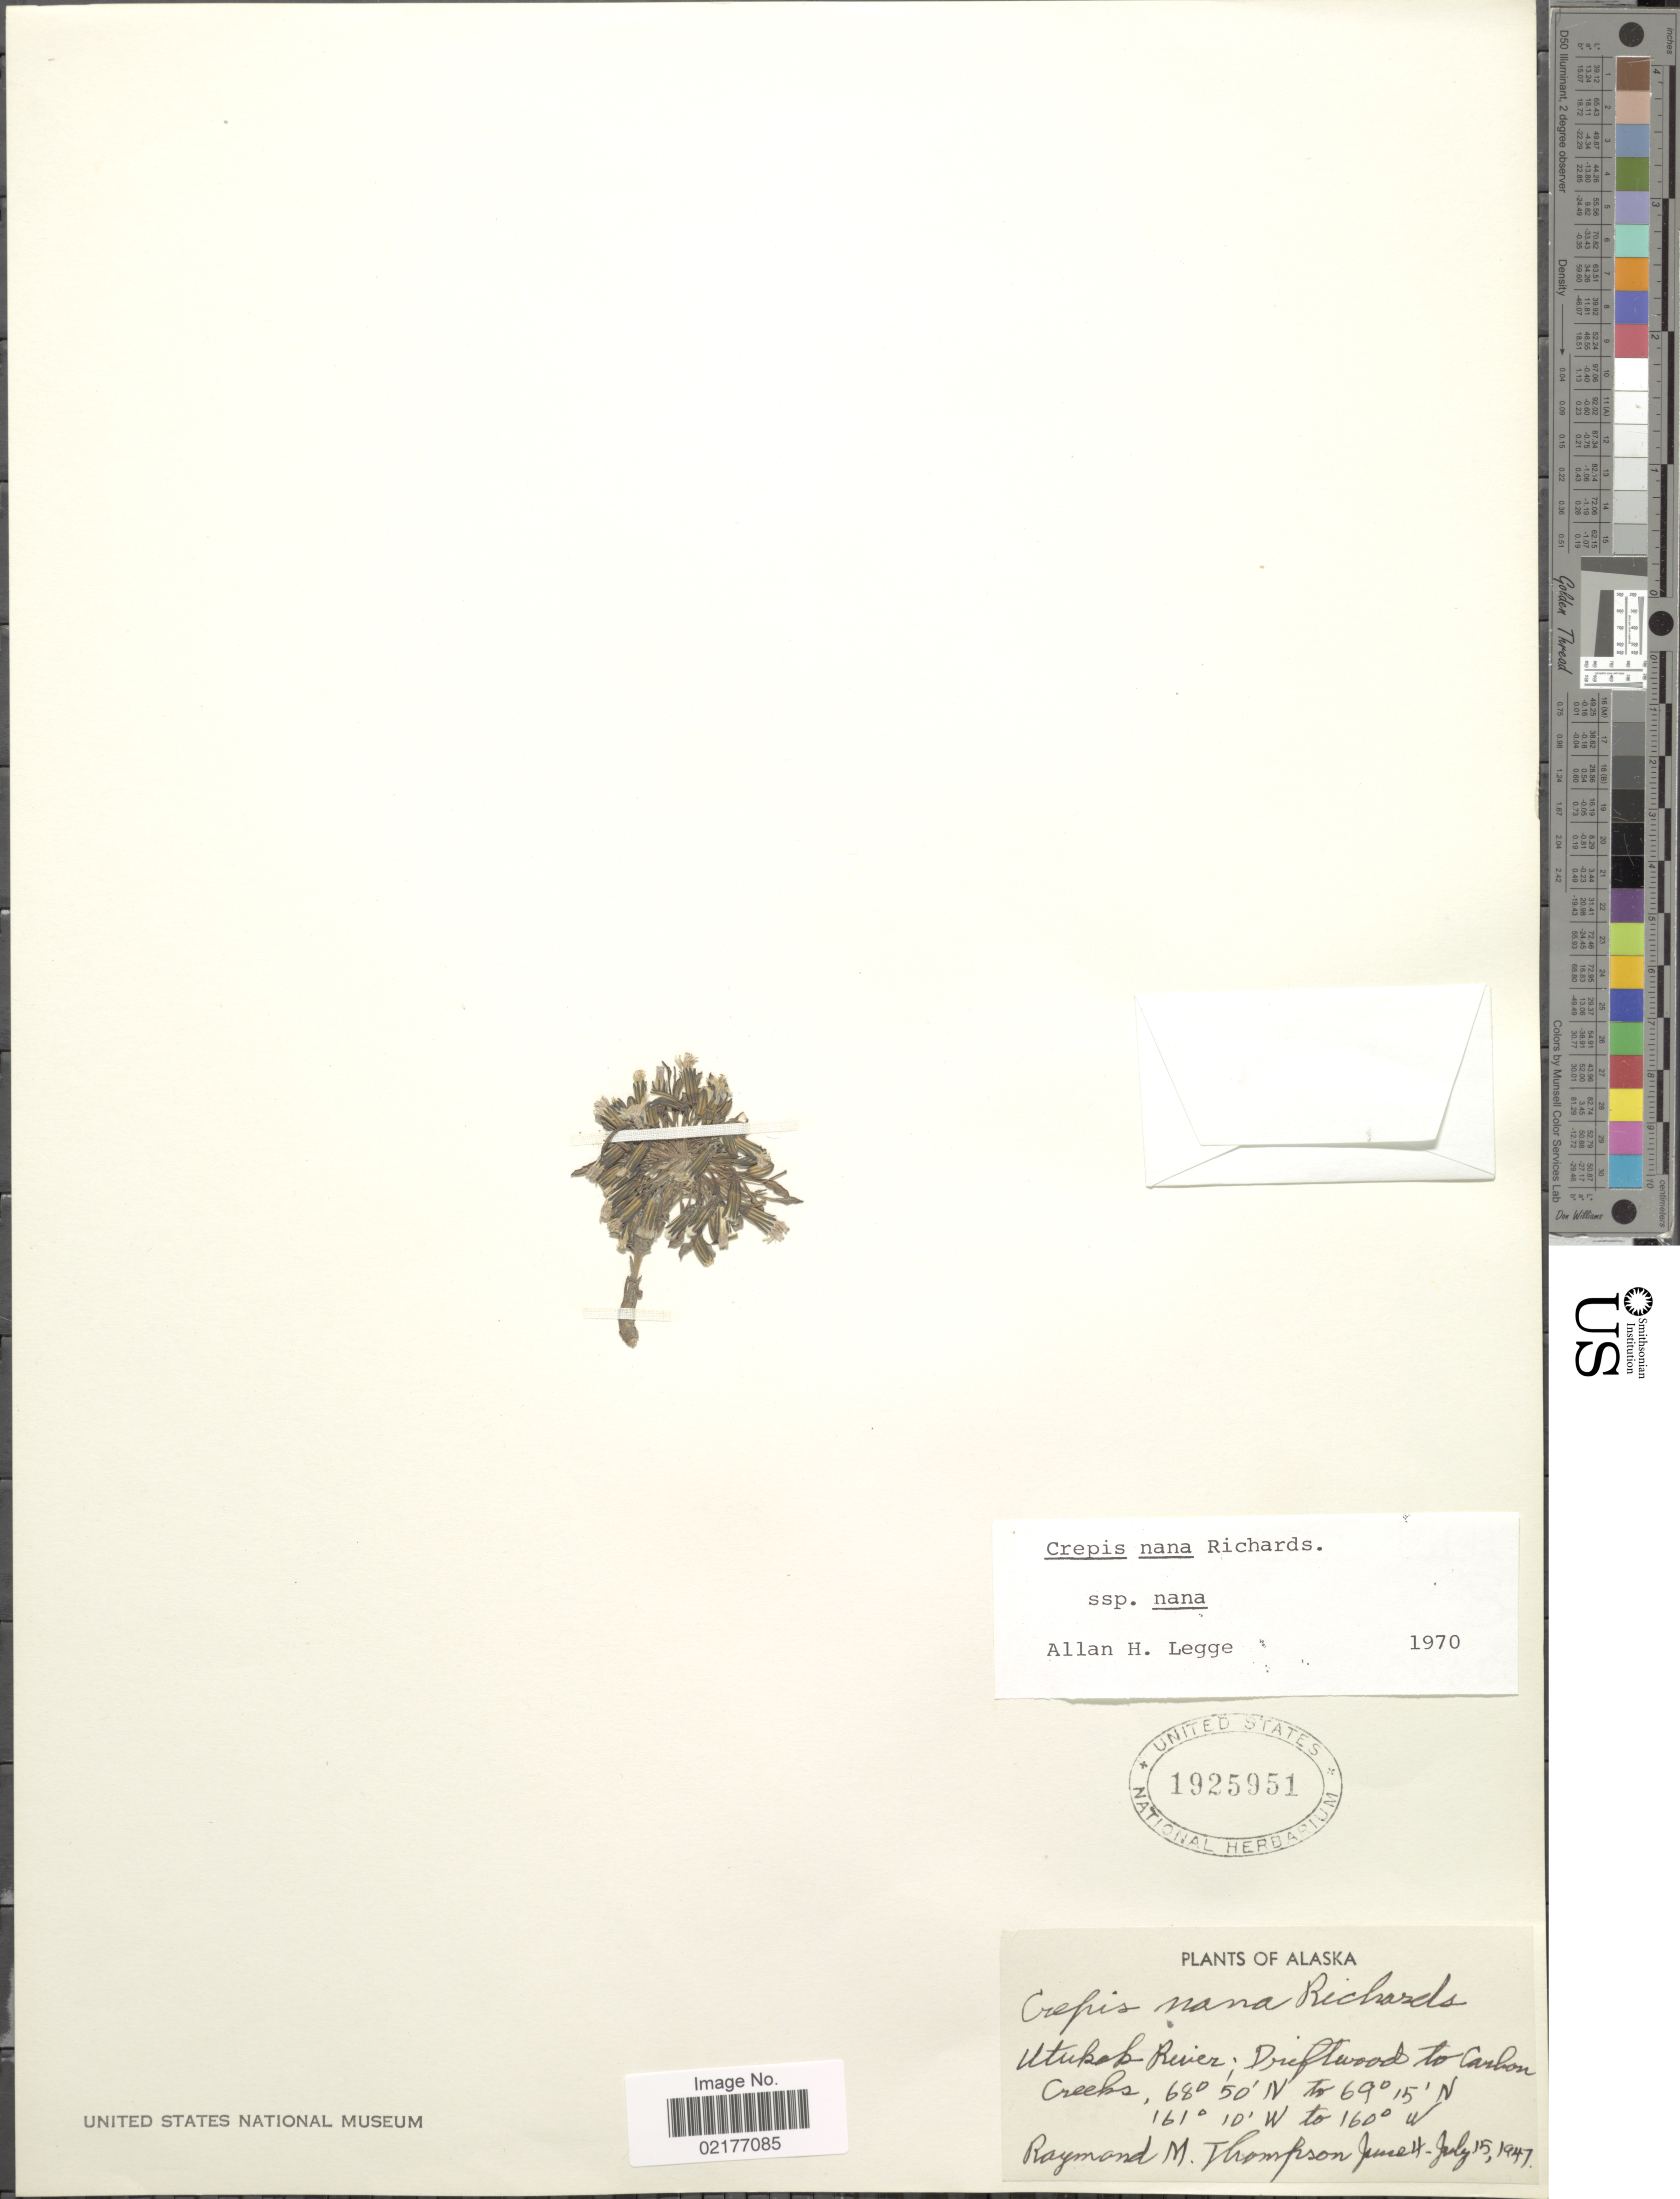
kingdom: Plantae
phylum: Tracheophyta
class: Magnoliopsida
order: Asterales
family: Asteraceae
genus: Askellia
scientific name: Askellia pygmaea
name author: (Ledeb.) Sennikov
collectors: R. Thompson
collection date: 1947-06-04/1947-07-15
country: United States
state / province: Alaska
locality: Utukab River, Driftwood to Carbon Creeks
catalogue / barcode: US 1925951